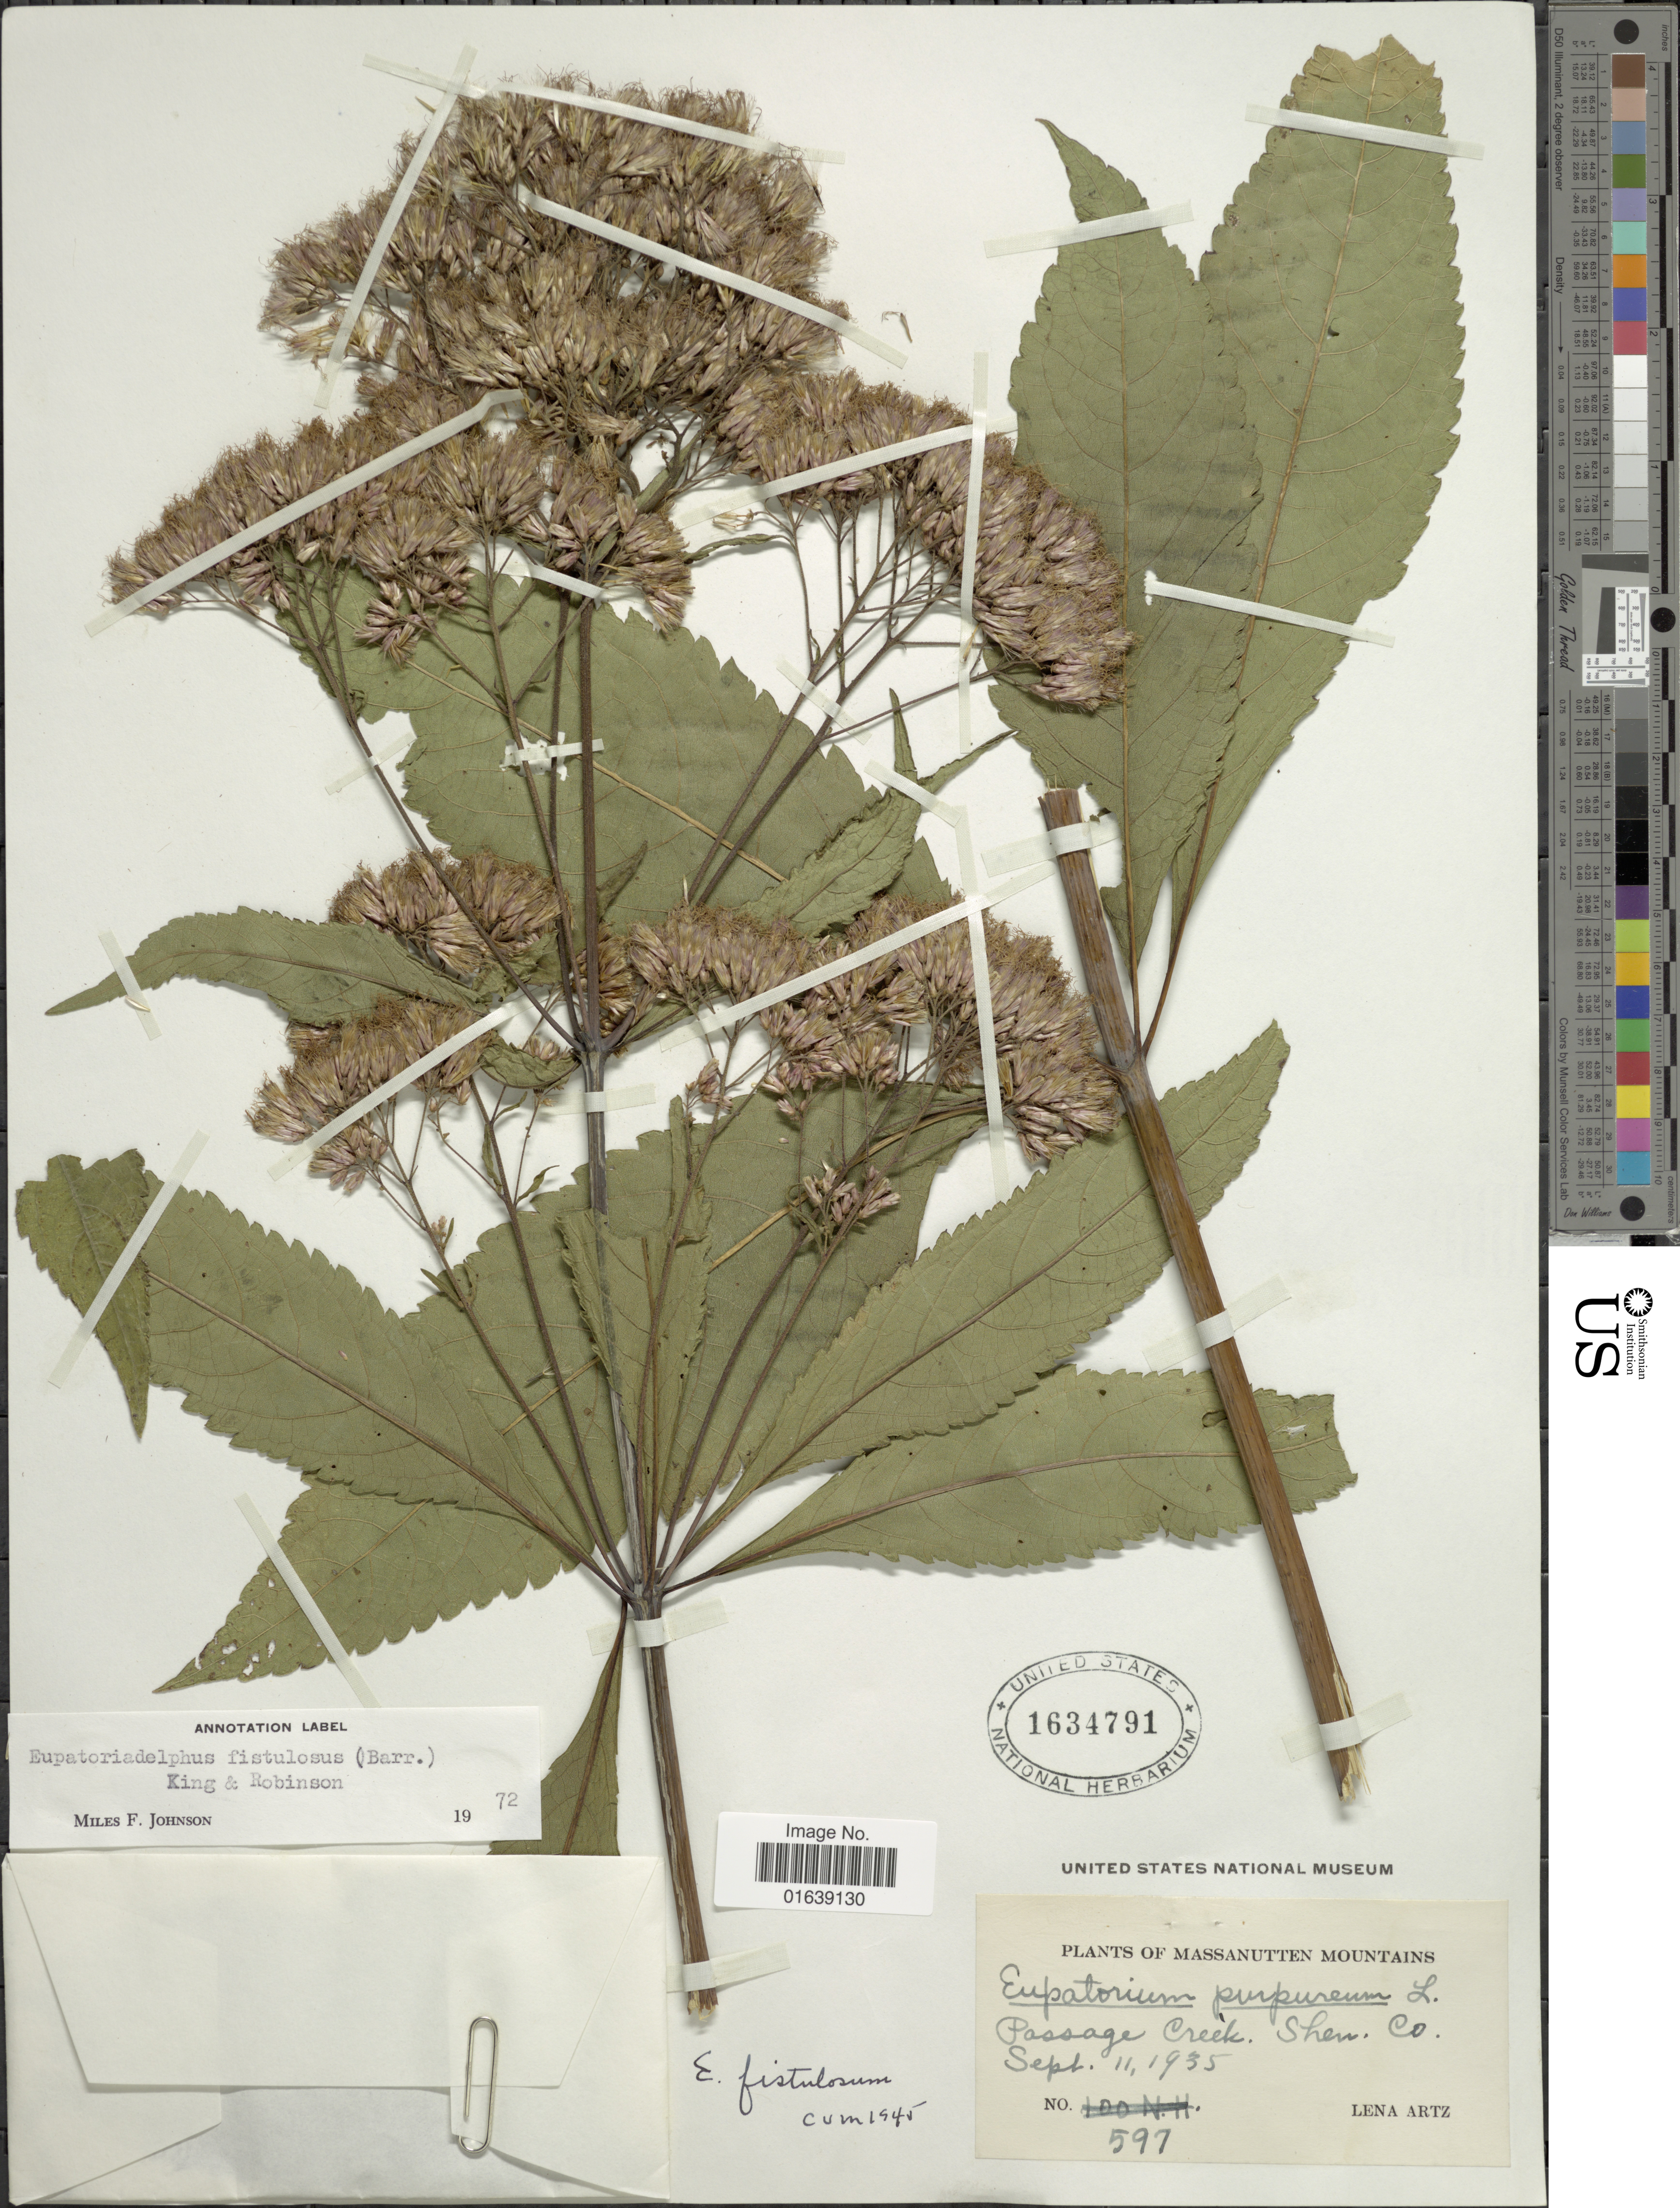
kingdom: Plantae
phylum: Tracheophyta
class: Magnoliopsida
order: Asterales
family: Asteraceae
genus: Eupatorium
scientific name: Eupatorium fistulosum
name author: Barratt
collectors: L. Artz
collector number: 597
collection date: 1935-09-11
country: United States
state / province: Virginia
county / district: Shenandoah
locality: Passage Creek. Shen Co.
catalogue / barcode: US 1634791